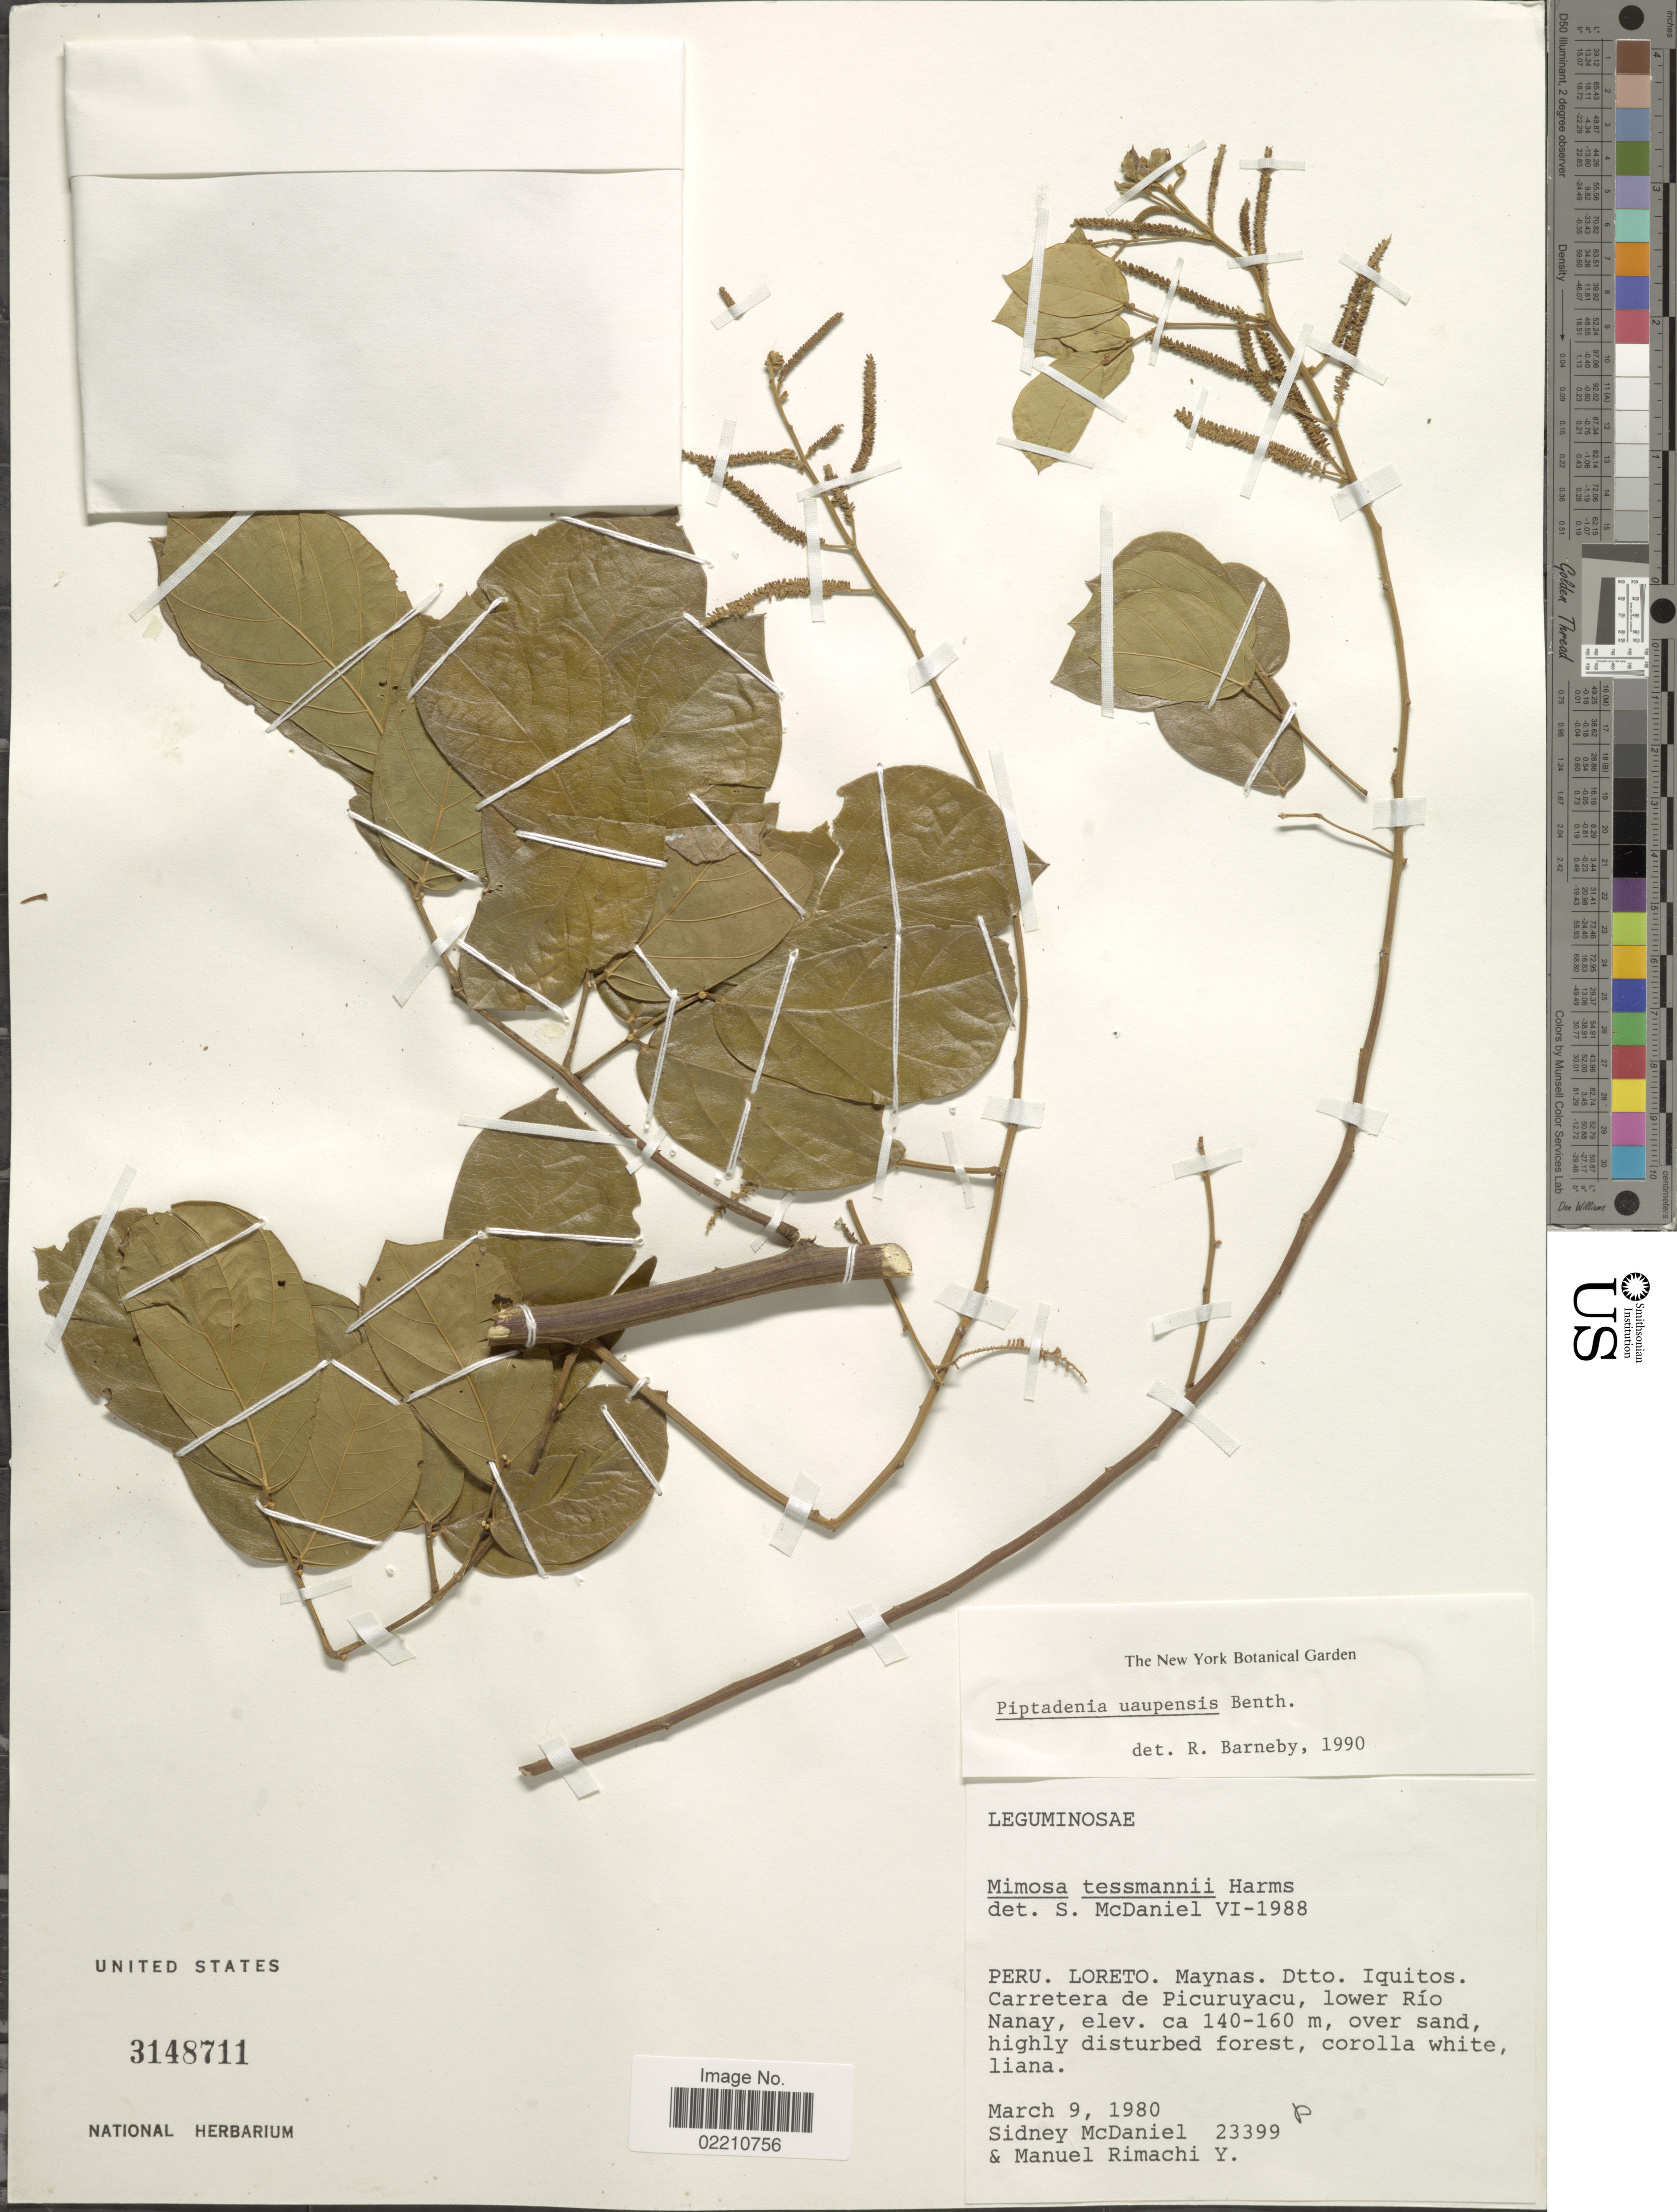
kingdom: Plantae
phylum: Tracheophyta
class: Magnoliopsida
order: Fabales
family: Fabaceae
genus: Piptadenia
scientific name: Piptadenia uaupensis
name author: Benth.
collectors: S. McDaniel & M. Rimachi Y.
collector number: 23399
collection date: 1980-03-09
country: Peru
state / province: Loreto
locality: Maynas, Dtto, Iquitos, Carretera de Picuruyacu, lower Río nany, over sand, highly disturbed forest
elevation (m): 140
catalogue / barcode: US 3148711